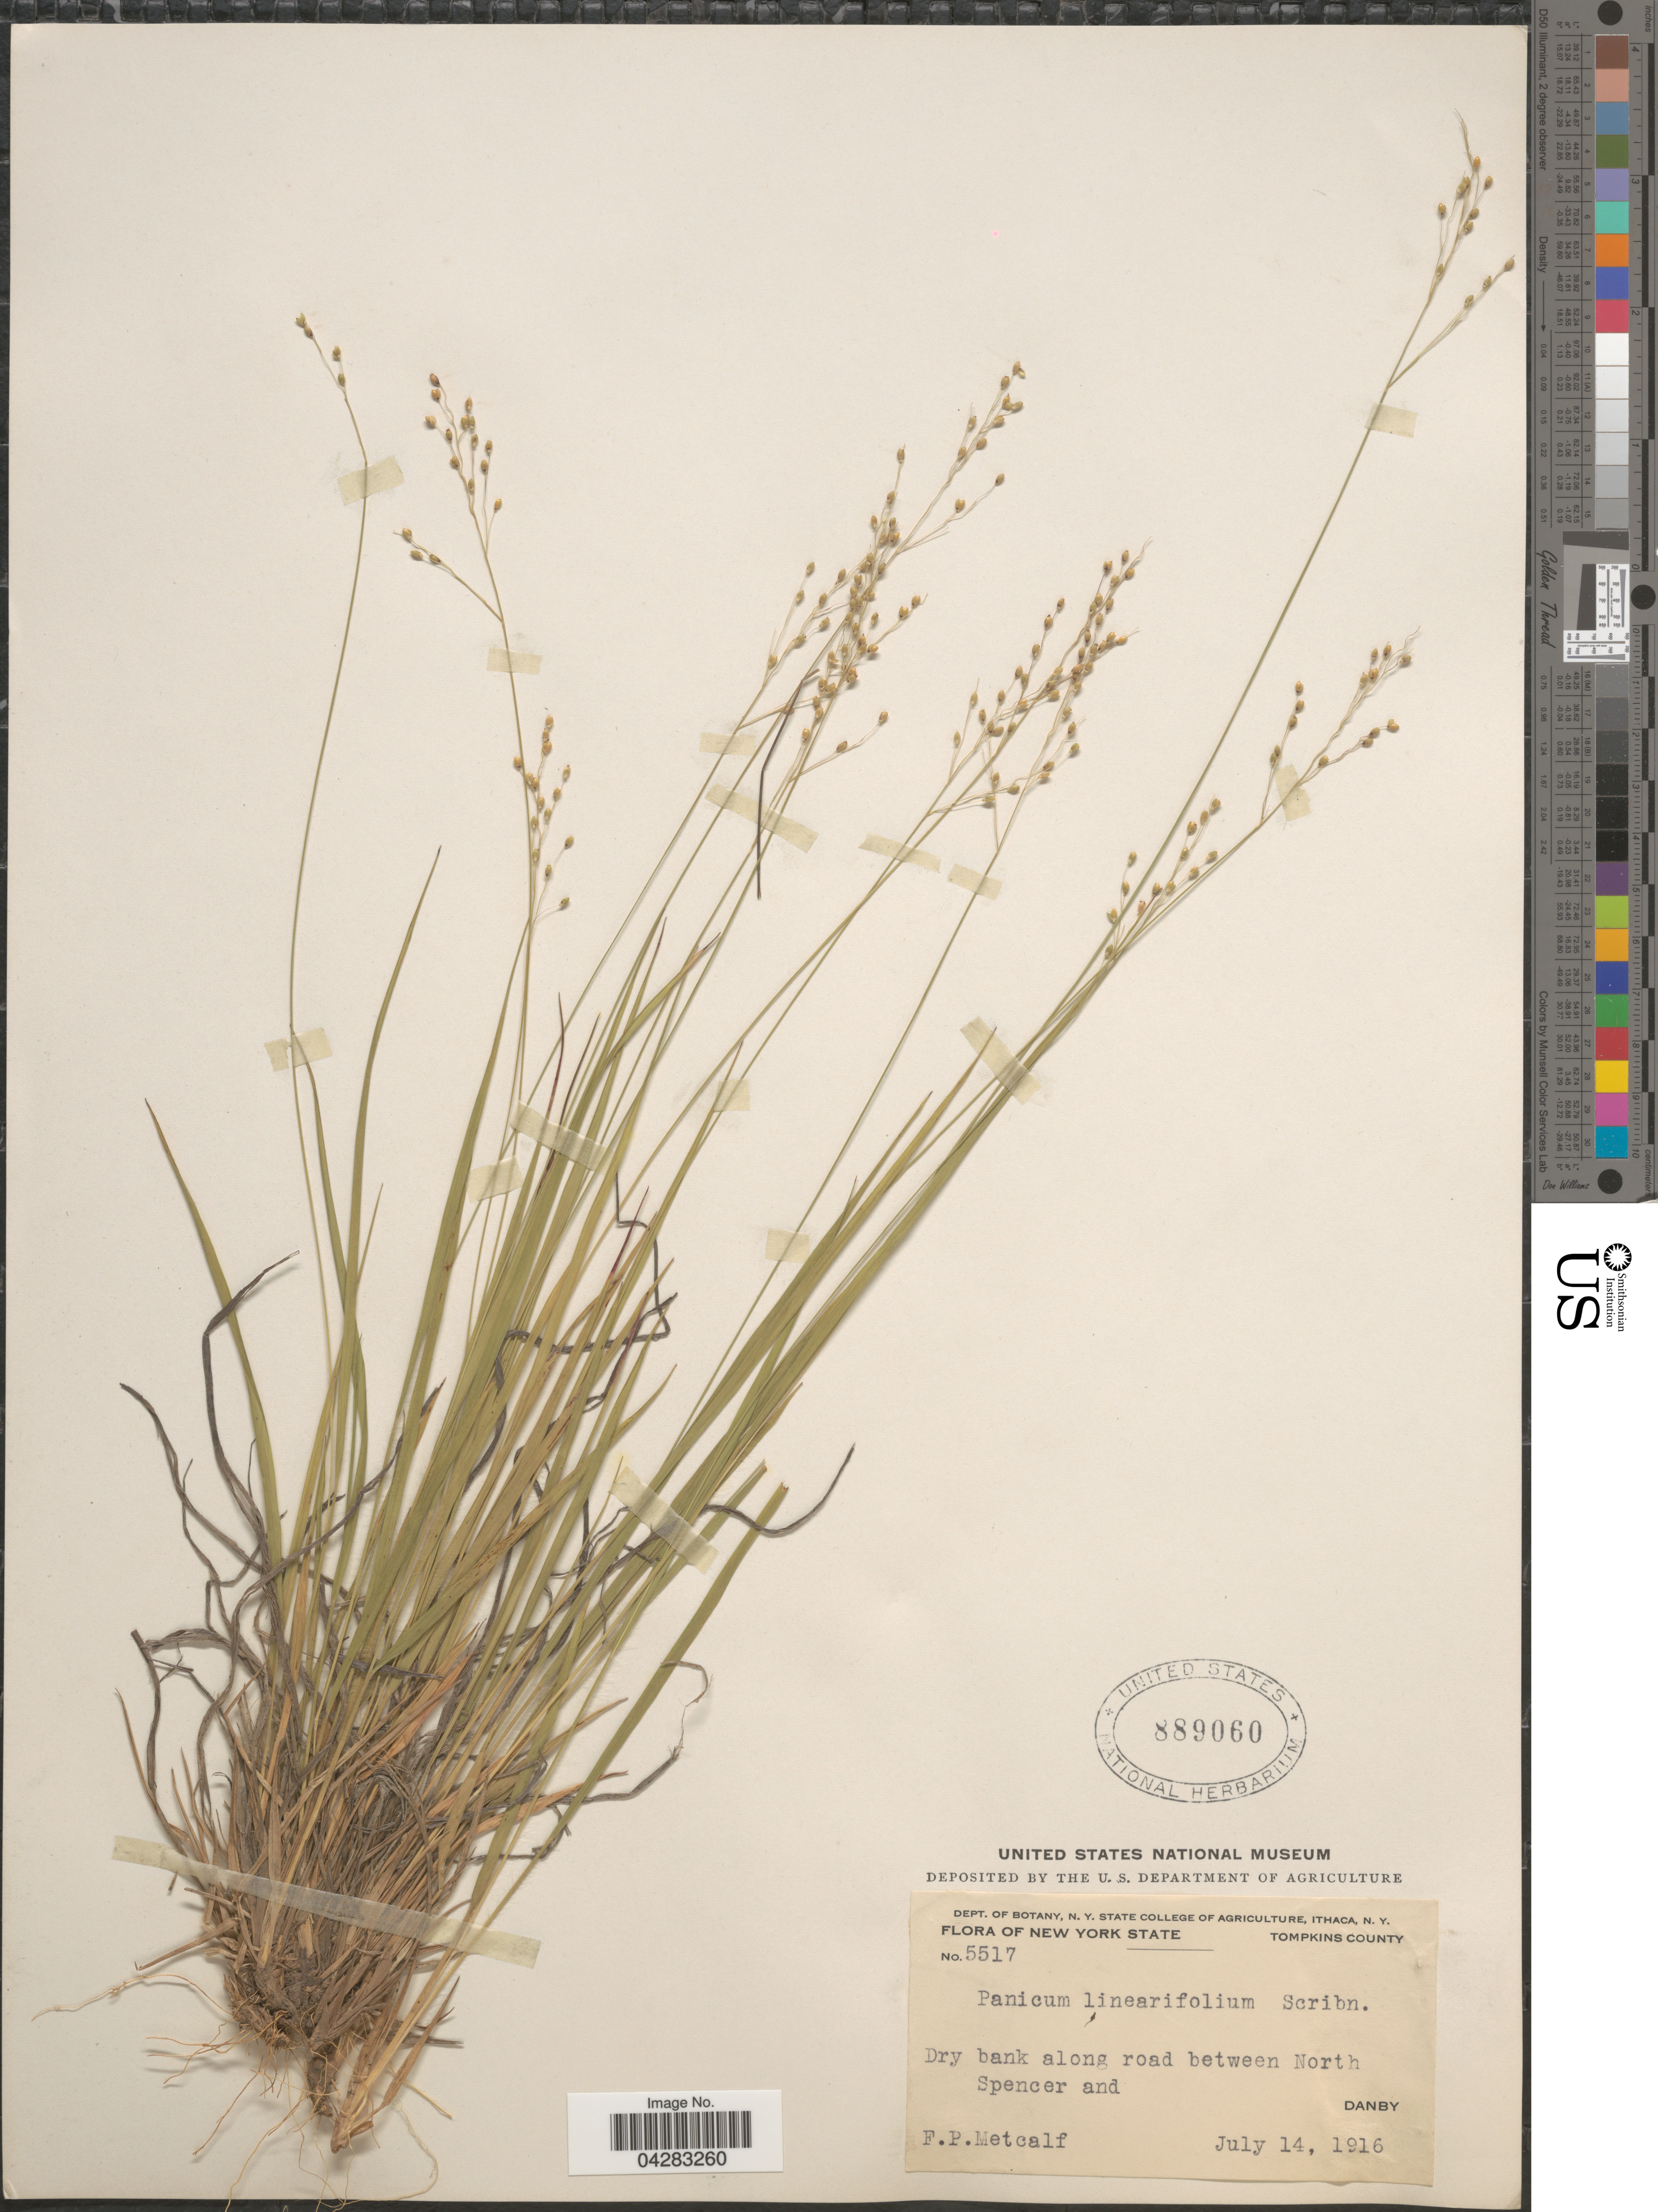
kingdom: Plantae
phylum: Tracheophyta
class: Liliopsida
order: Poales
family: Poaceae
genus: Dichanthelium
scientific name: Dichanthelium linearifolium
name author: (Scribn.) Gould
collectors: F. Metcalf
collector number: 5517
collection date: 1916-07-14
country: United States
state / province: New York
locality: Tompkins County. Dry bank along road between North Spencer and Danby.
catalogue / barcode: US 889060